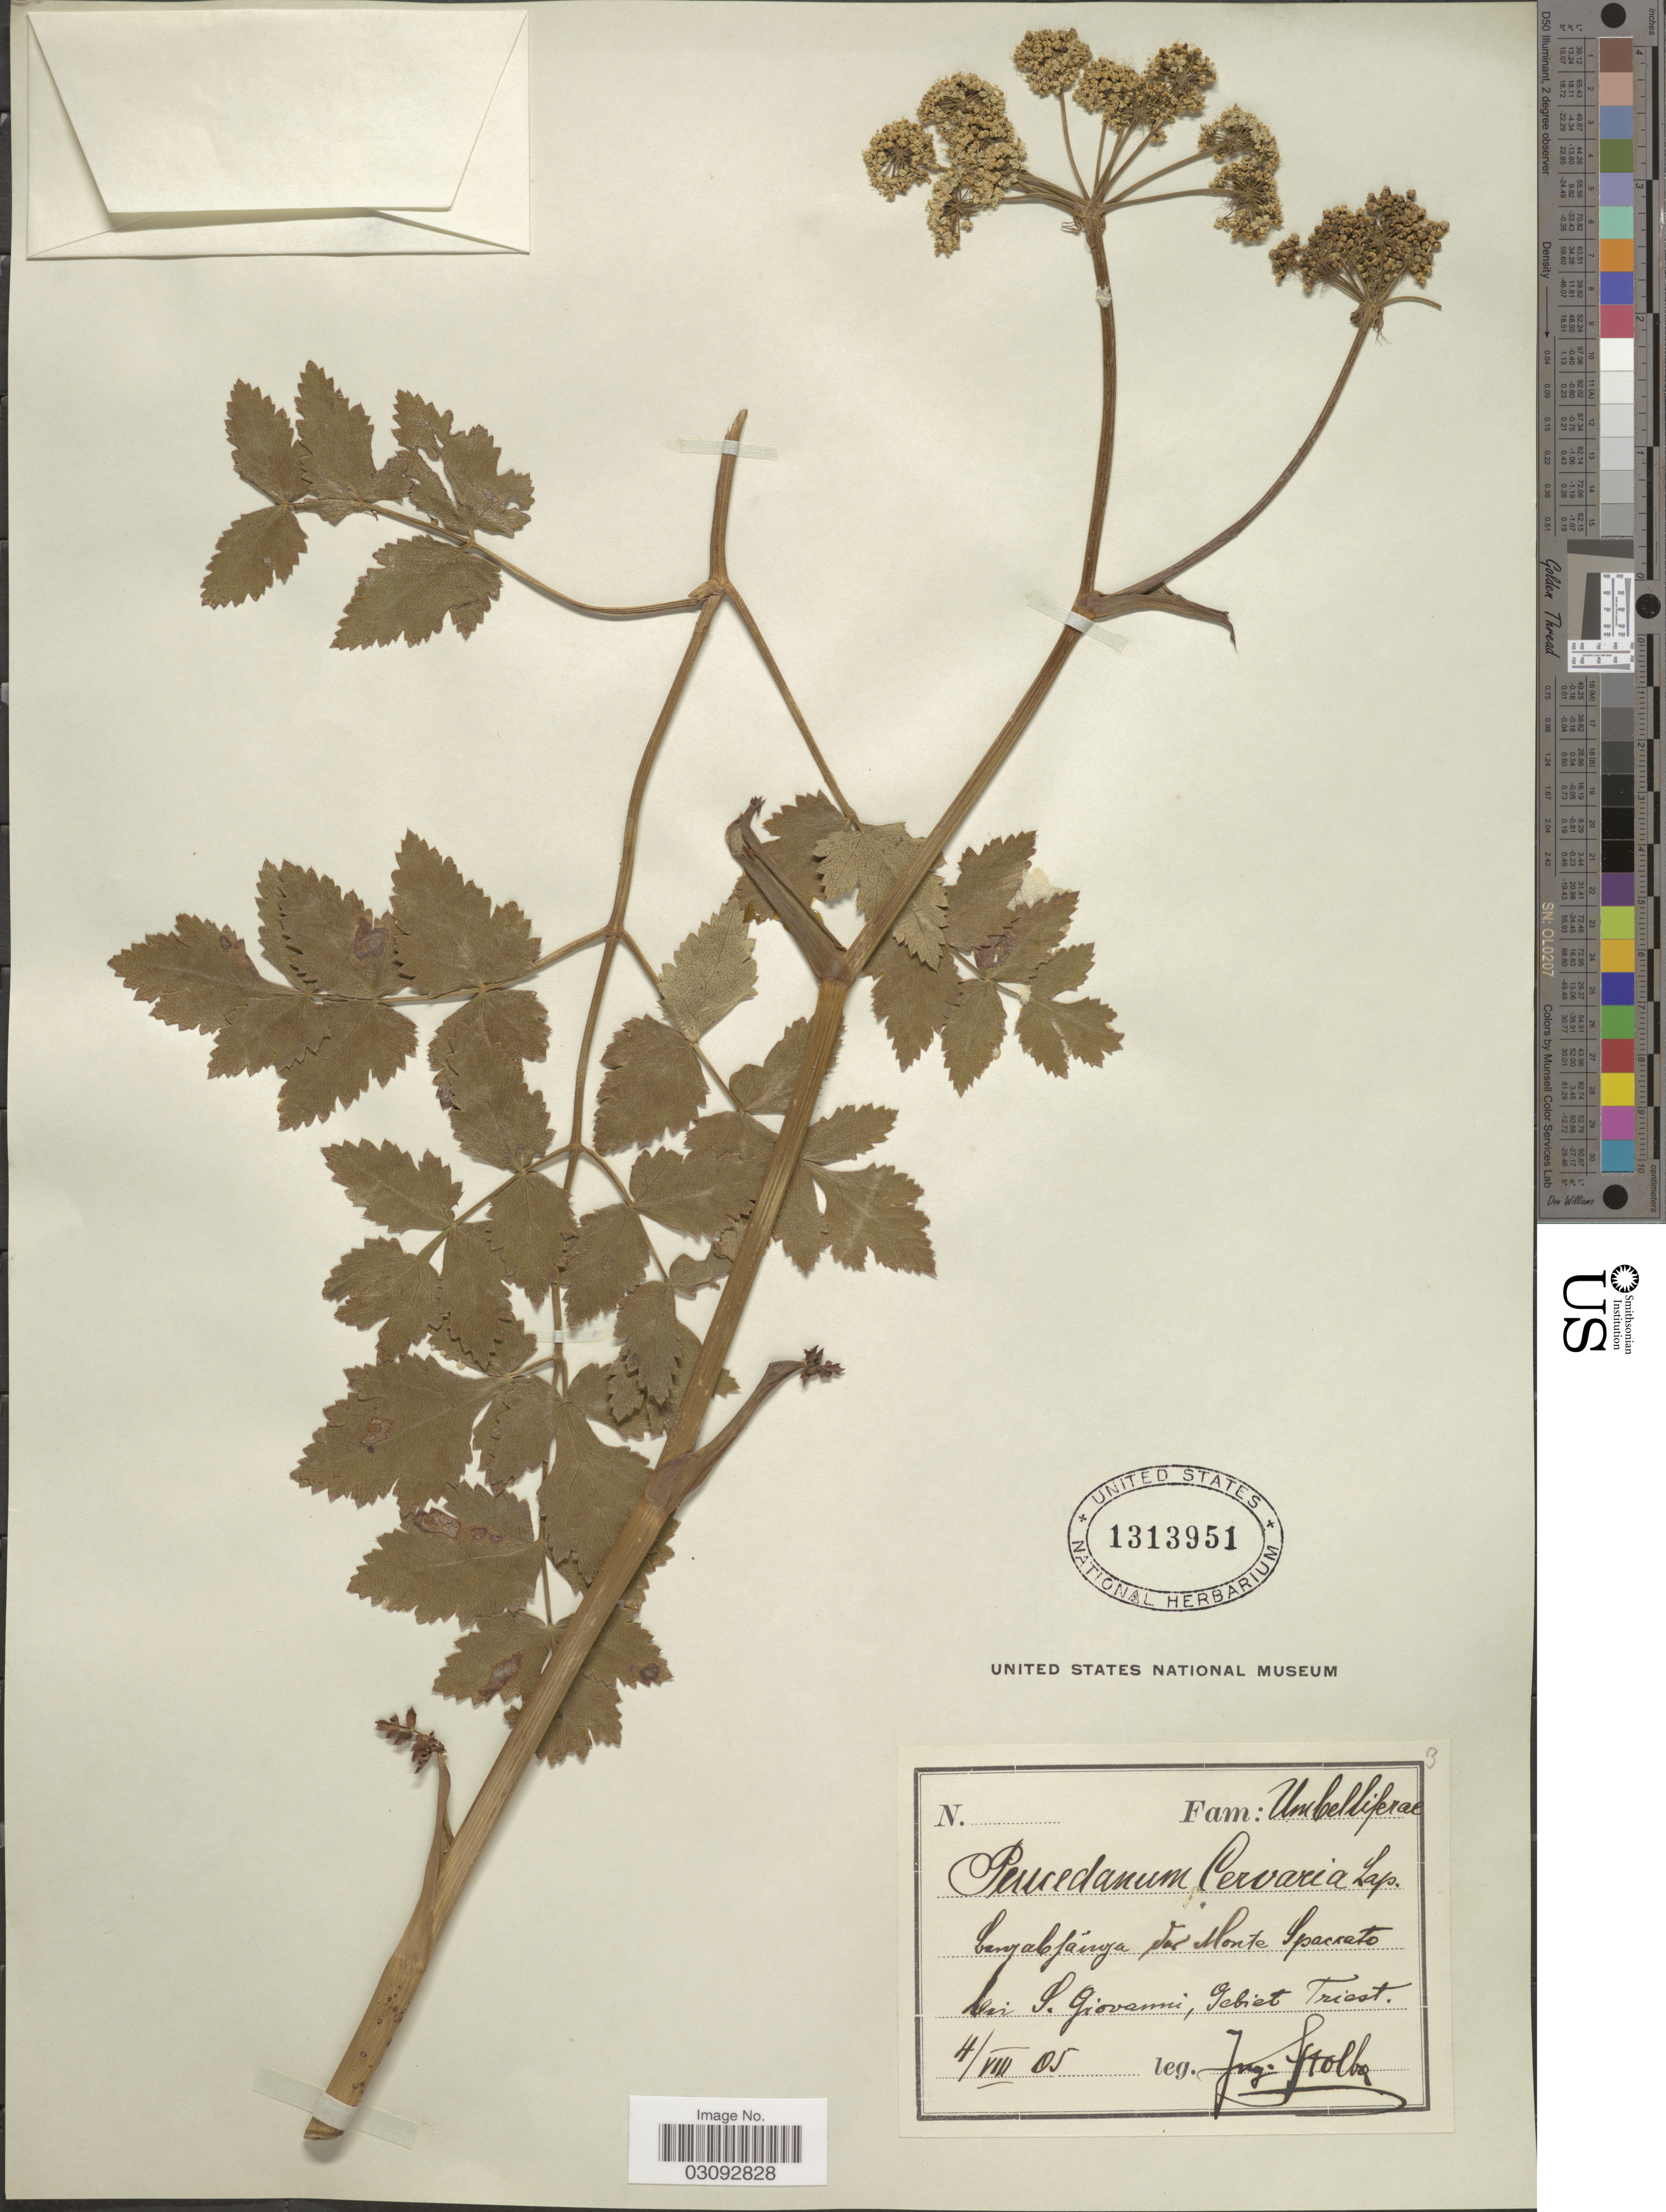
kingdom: Plantae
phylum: Tracheophyta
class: Magnoliopsida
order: Apiales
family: Apiaceae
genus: Peucedanum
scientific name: Peucedanum cervaria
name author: (L.) Cusson ex Lapeyr.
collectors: Stolba, F.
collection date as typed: Transcribed d/m/y: 4/8/5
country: Italy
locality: [illegible text] Monte Spaccato bei S. Giovanni, gebiet Triest.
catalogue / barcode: US 1313951